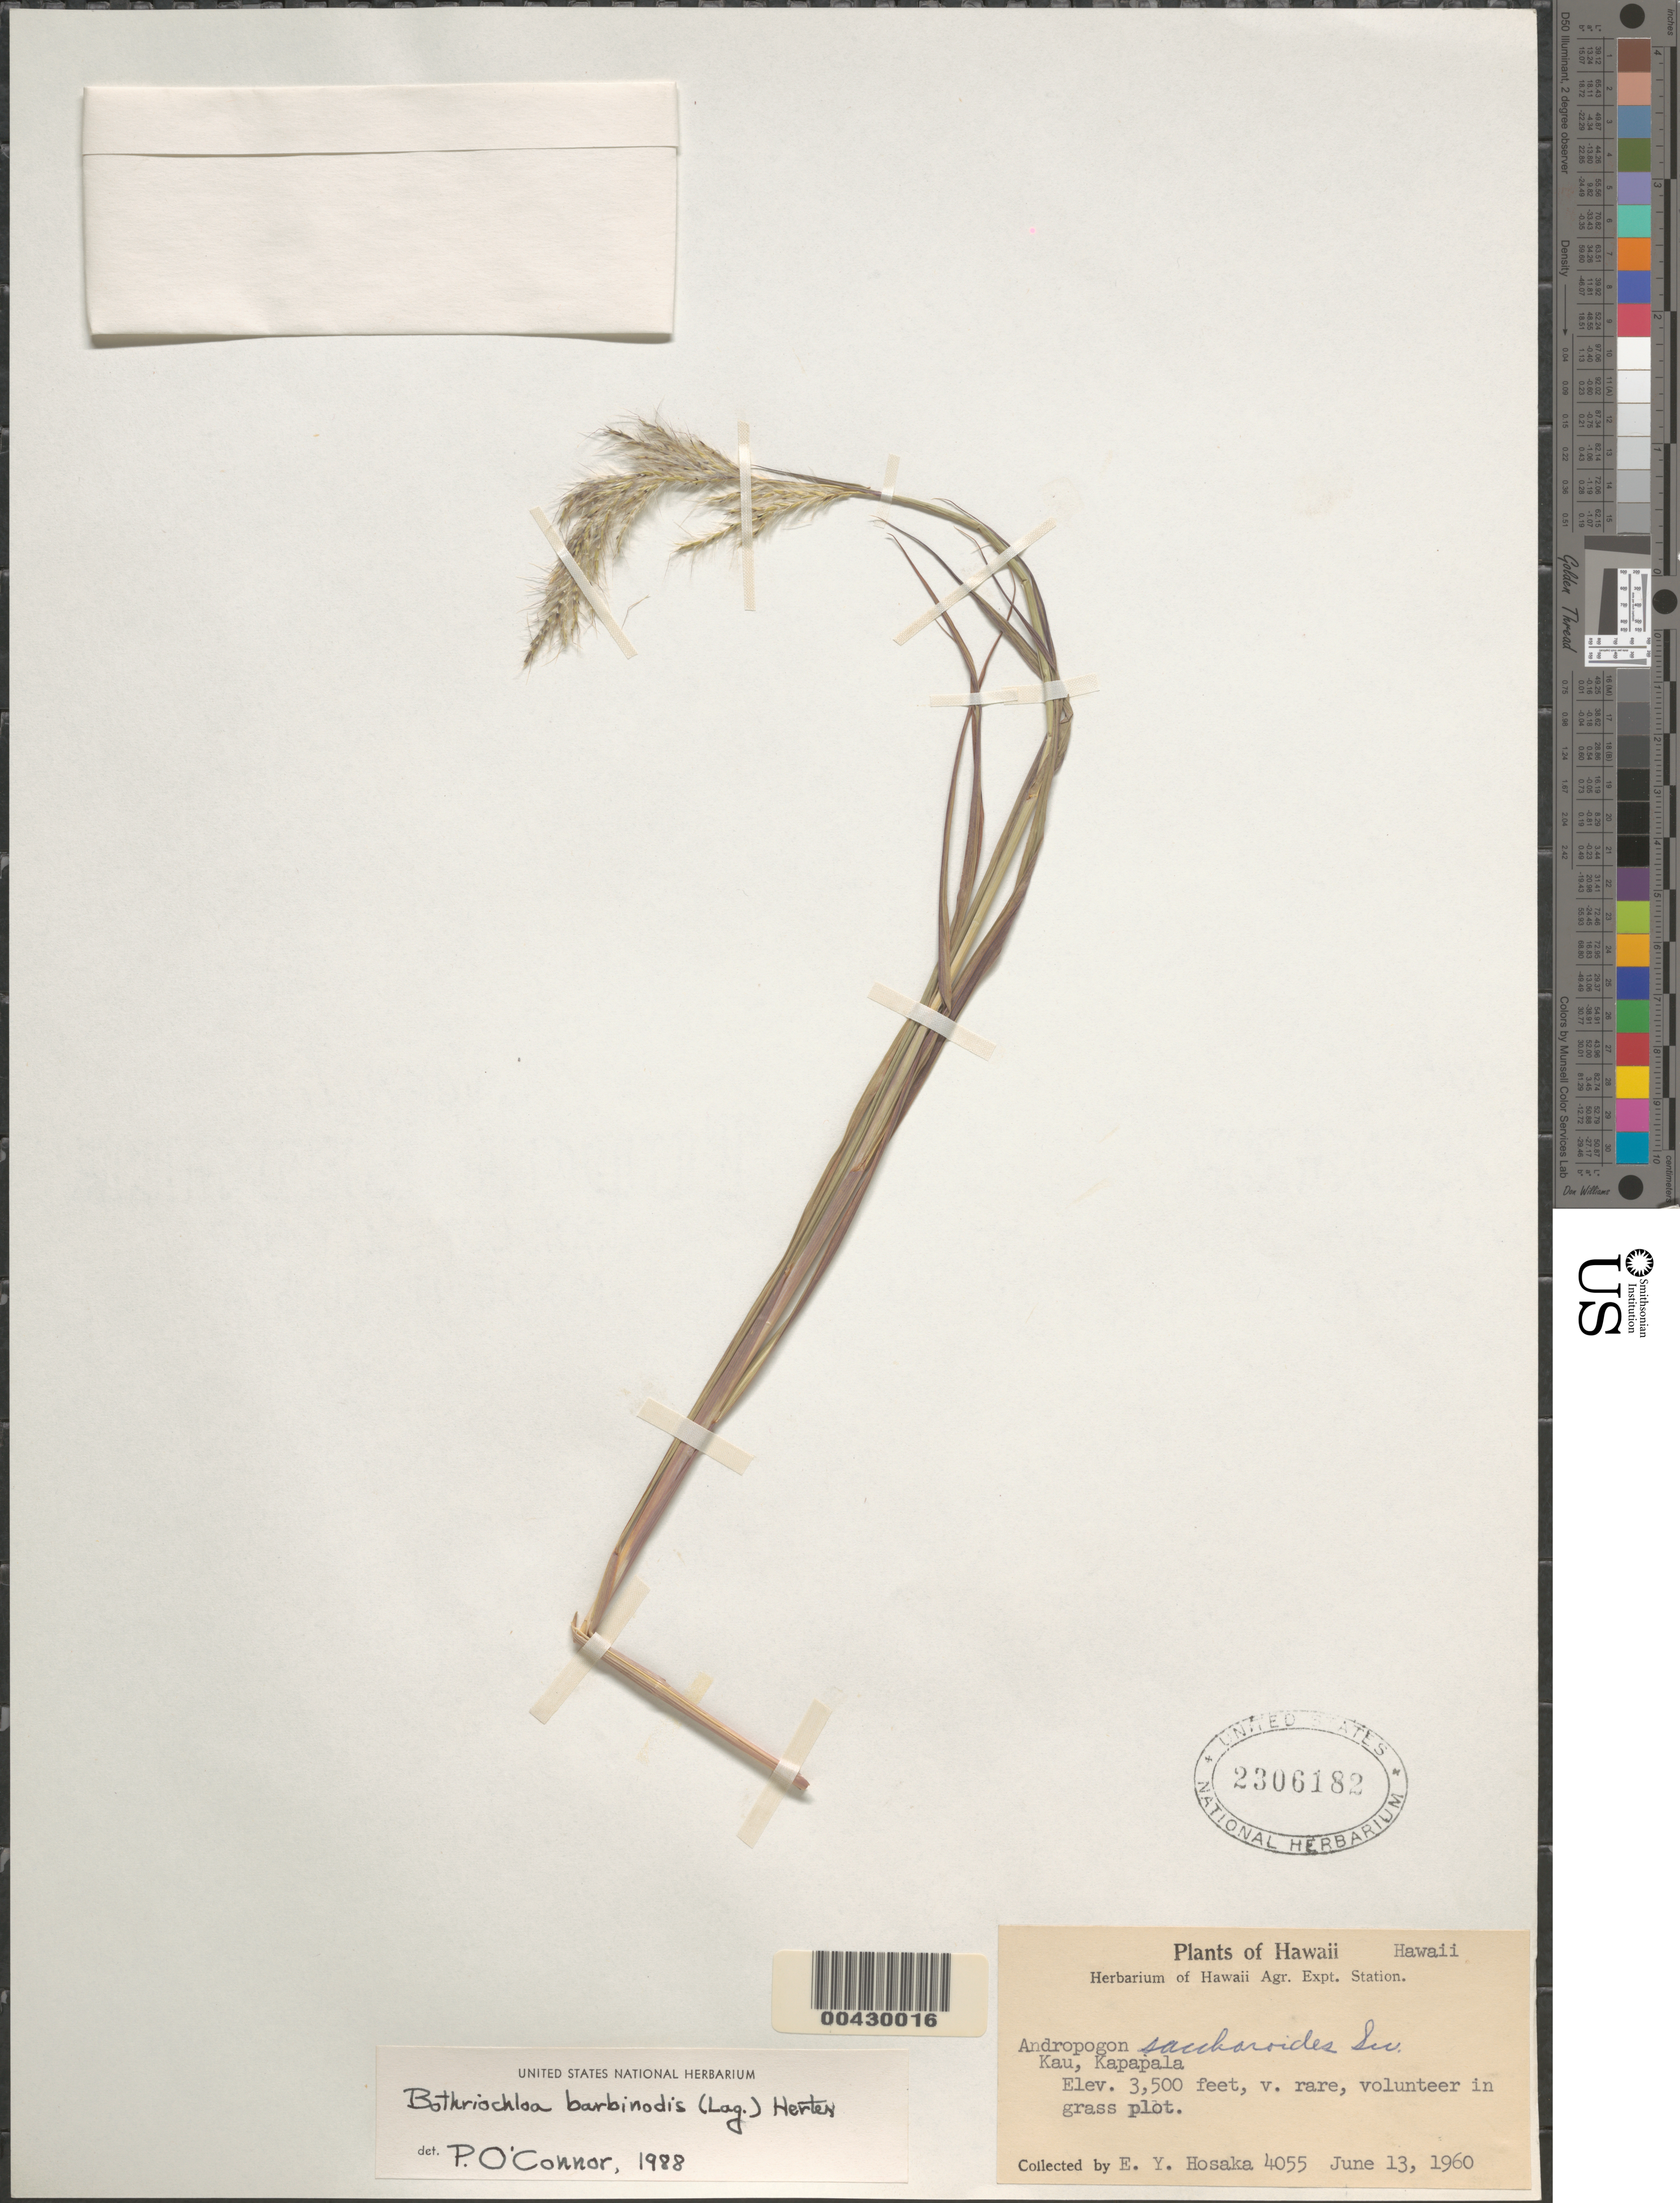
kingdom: Plantae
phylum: Tracheophyta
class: Liliopsida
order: Poales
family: Poaceae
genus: Bothriochloa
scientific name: Bothriochloa laguroides subsp. laguroides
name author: (DC.) Herter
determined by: Faccenda, K.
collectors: E. Y. Hosaka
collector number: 4055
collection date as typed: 13 Jun 1960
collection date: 1960-06-13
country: United States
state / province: Hawaii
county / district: Hawaii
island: Hawaii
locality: Kau, Kapapala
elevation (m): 1067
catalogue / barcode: US 2306182